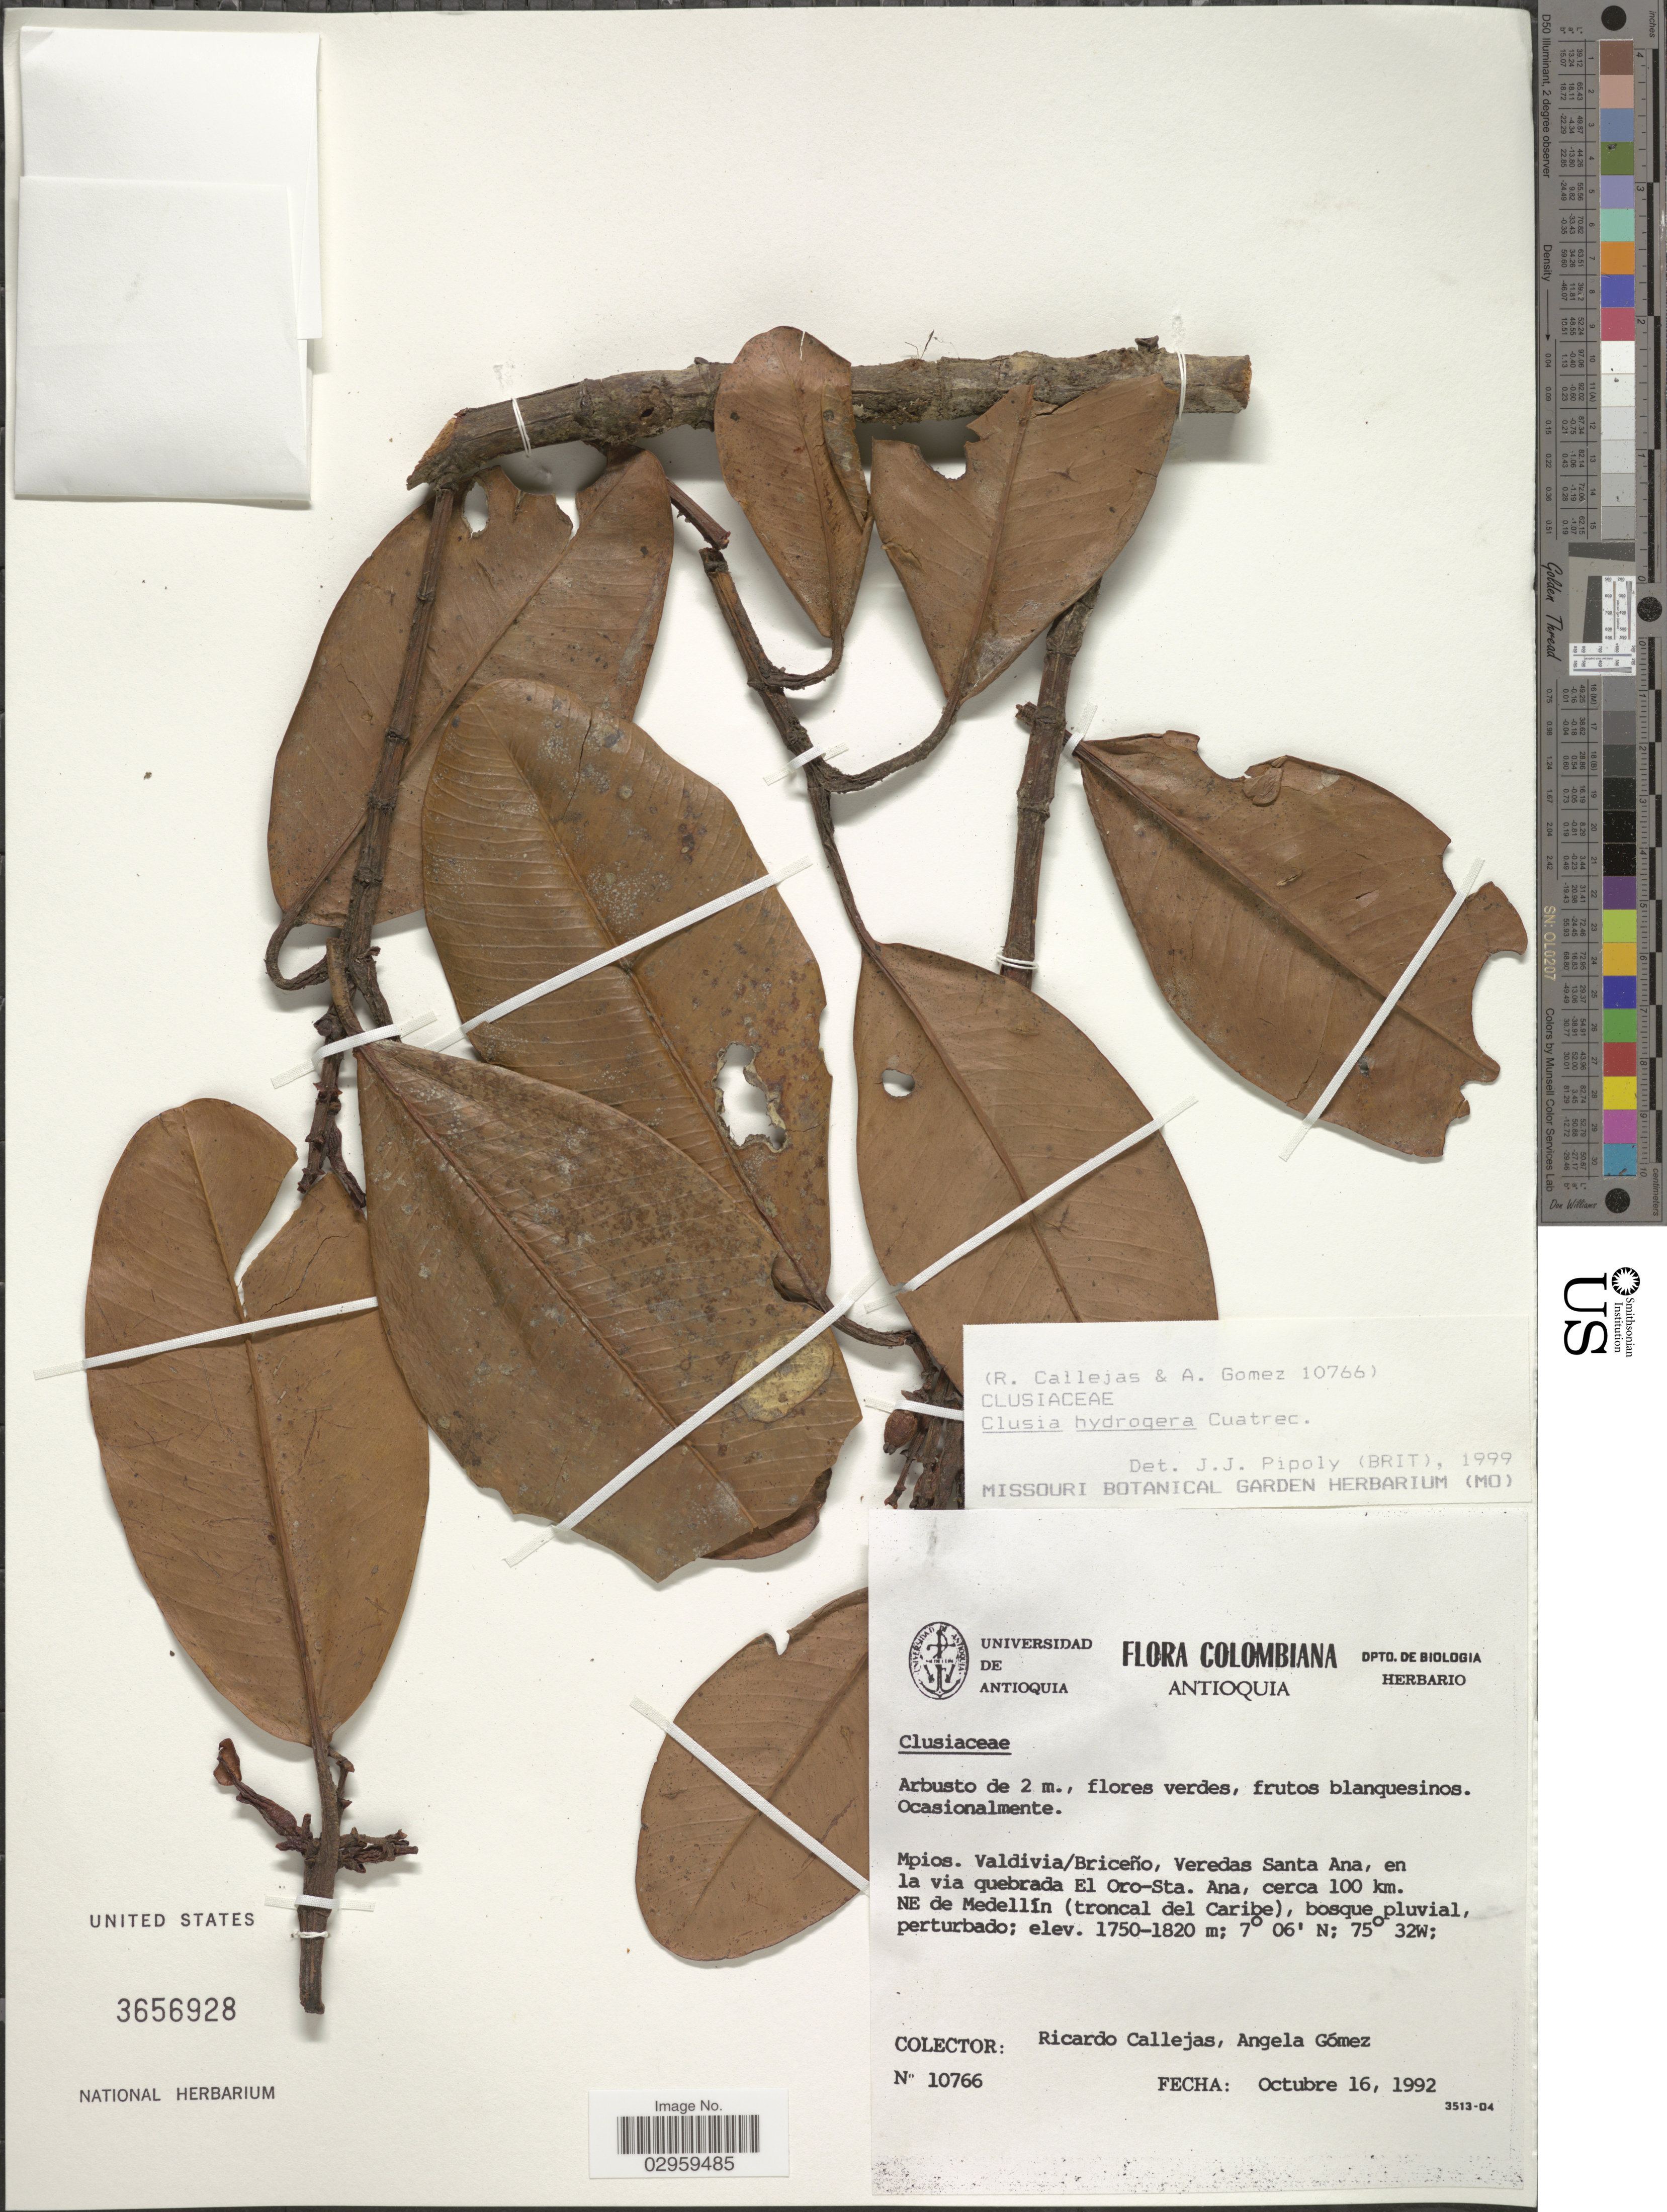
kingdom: Plantae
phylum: Tracheophyta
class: Magnoliopsida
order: Malpighiales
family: Clusiaceae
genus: Clusia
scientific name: Clusia hydrogera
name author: Cuatrec.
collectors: R. Callejas & A. Gómez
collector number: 10766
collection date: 1992-10-16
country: Colombia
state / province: Antioquia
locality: Mpios. Valdivia/Briceño, Veredas Santa Ana, en la via quebrada El Oro-Sta. Ana, cerca 100 km. NE de Medellín (troncal del Caribe).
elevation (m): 1750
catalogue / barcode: US 3656928